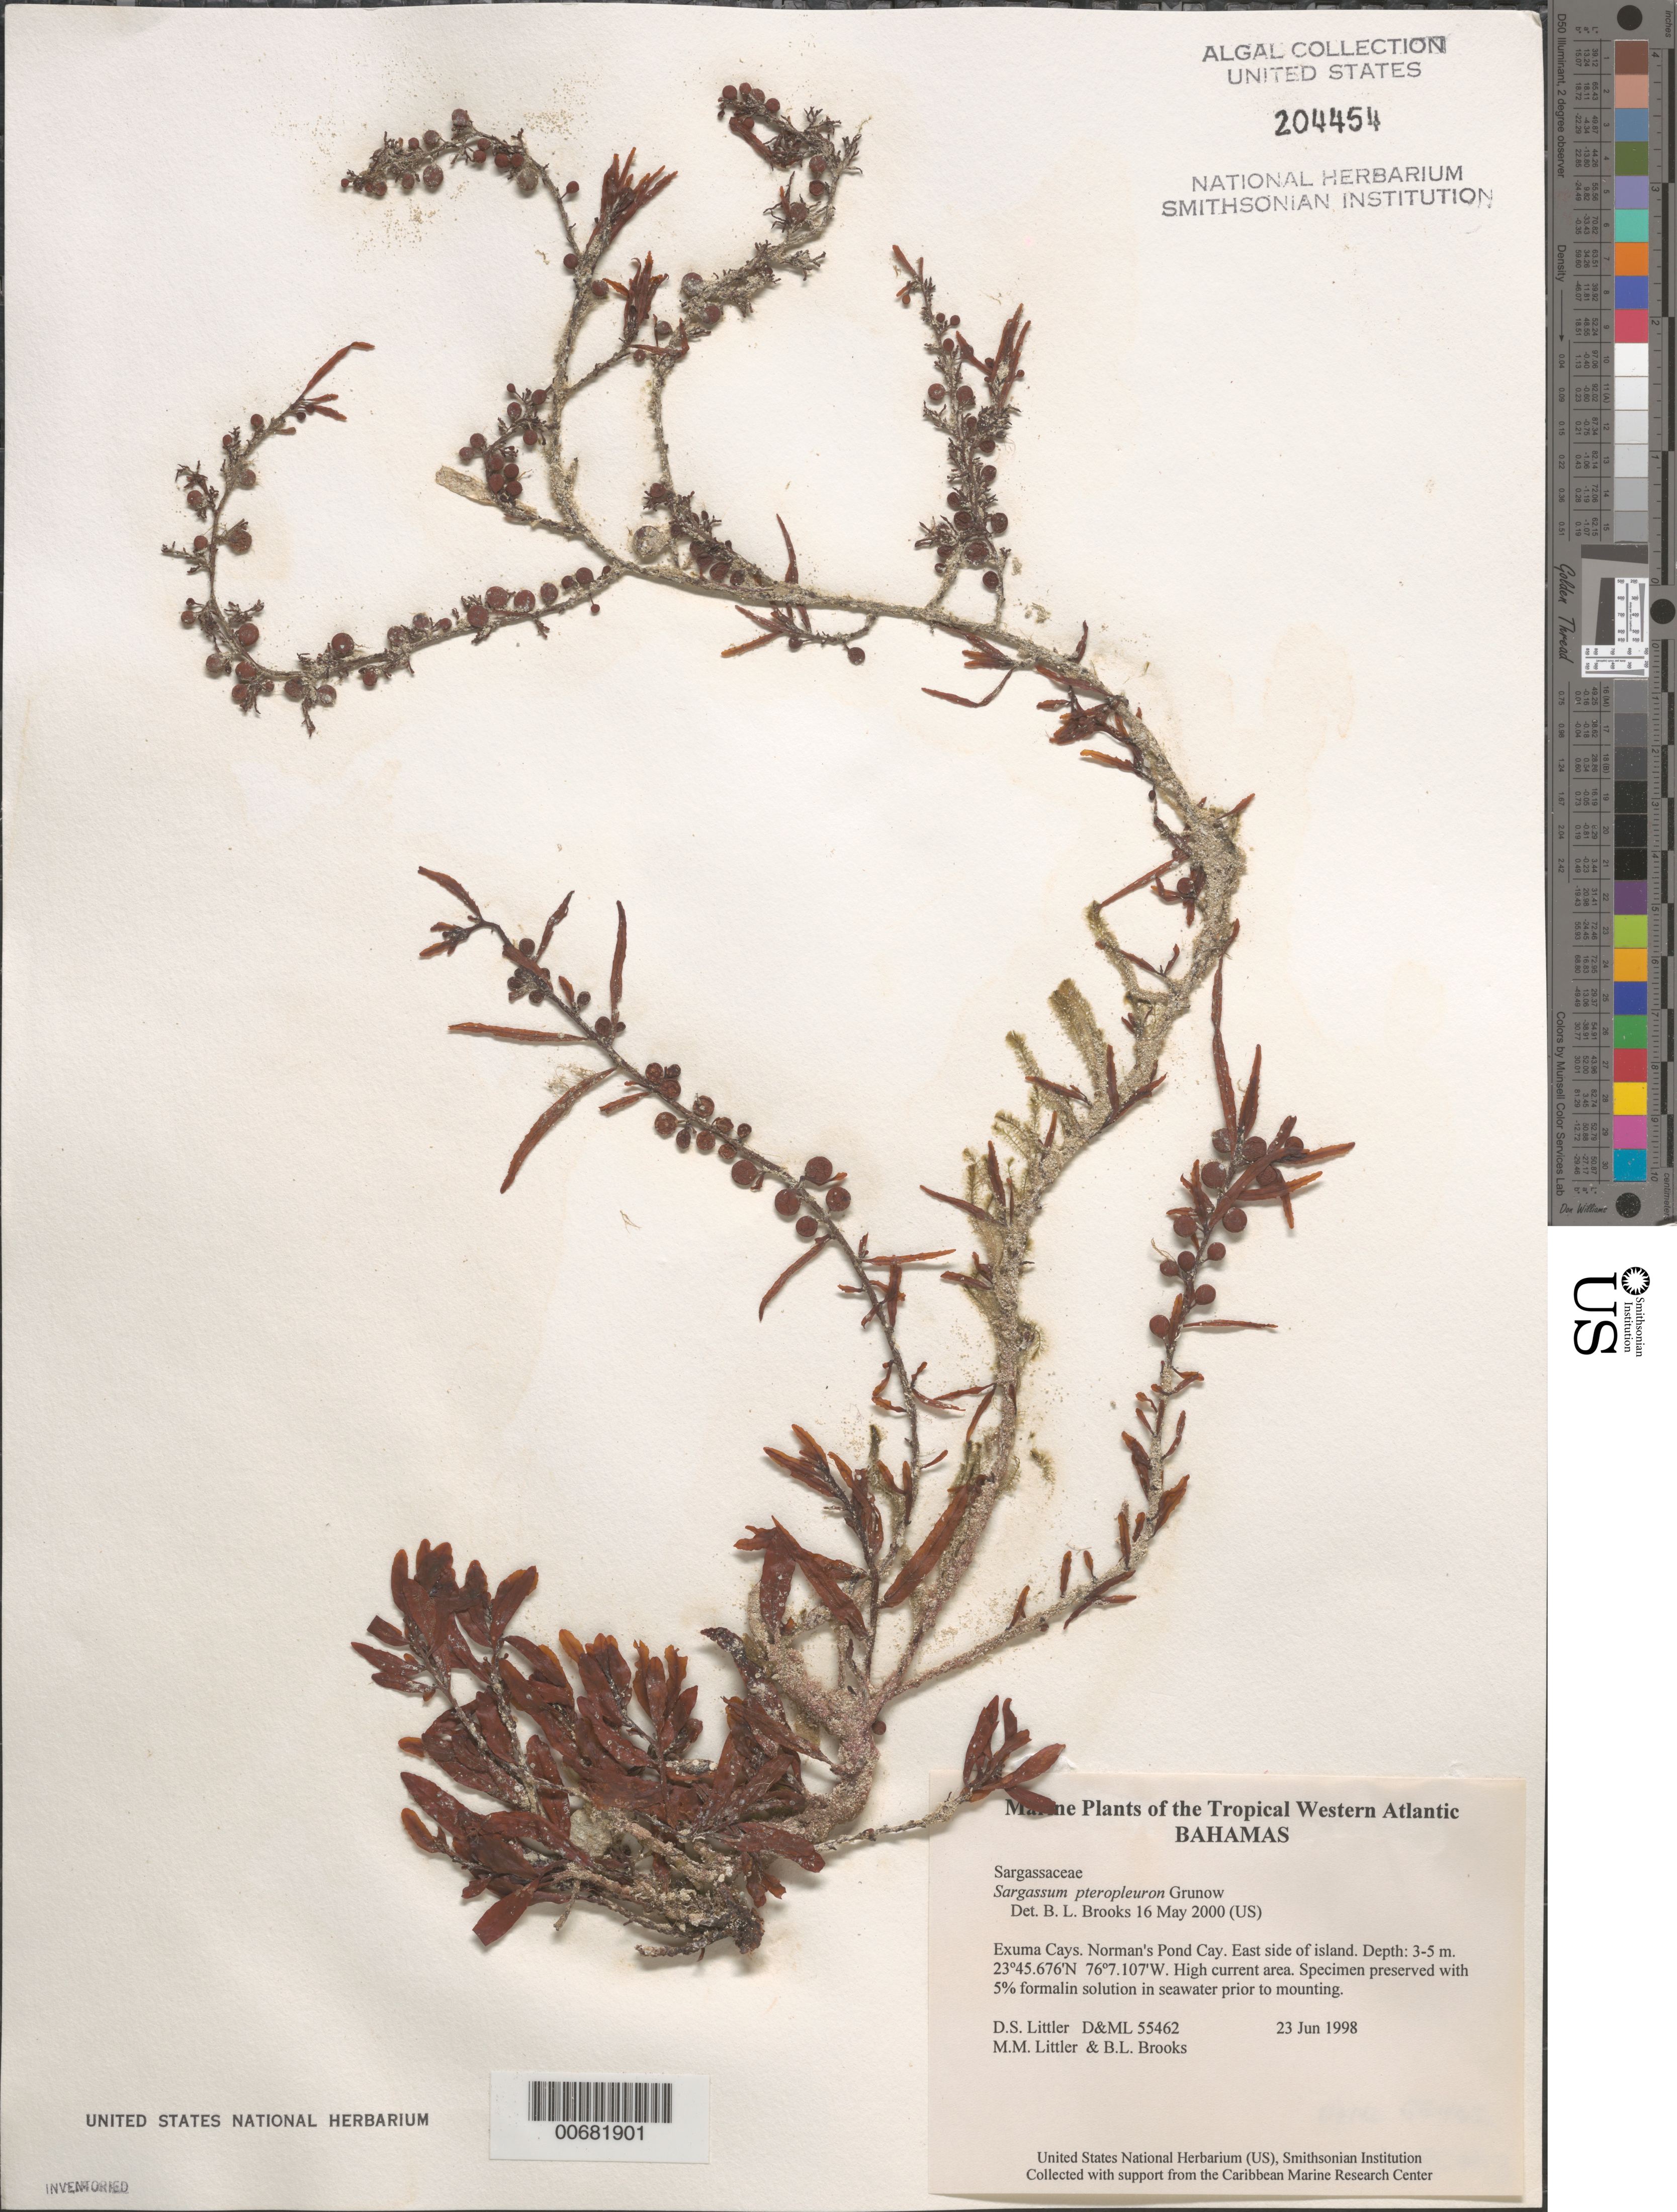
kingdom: Chromista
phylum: Ochrophyta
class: Phaeophyceae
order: Fucales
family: Sargassaceae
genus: Sargassum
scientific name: Sargassum pteropleuron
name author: Grunow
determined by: Brooks, B. L., (BOT), Smithsonian Institution - National Museum of Natural History (UNITED STATES)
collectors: D. S. Littler, M. M. Littler & B. Brooks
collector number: D&ML 55462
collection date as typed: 23 Jun 1998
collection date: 1998-06-23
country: Bahamas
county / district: Exuma District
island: Norman's Pond Cay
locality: East side of island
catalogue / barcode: US 204454